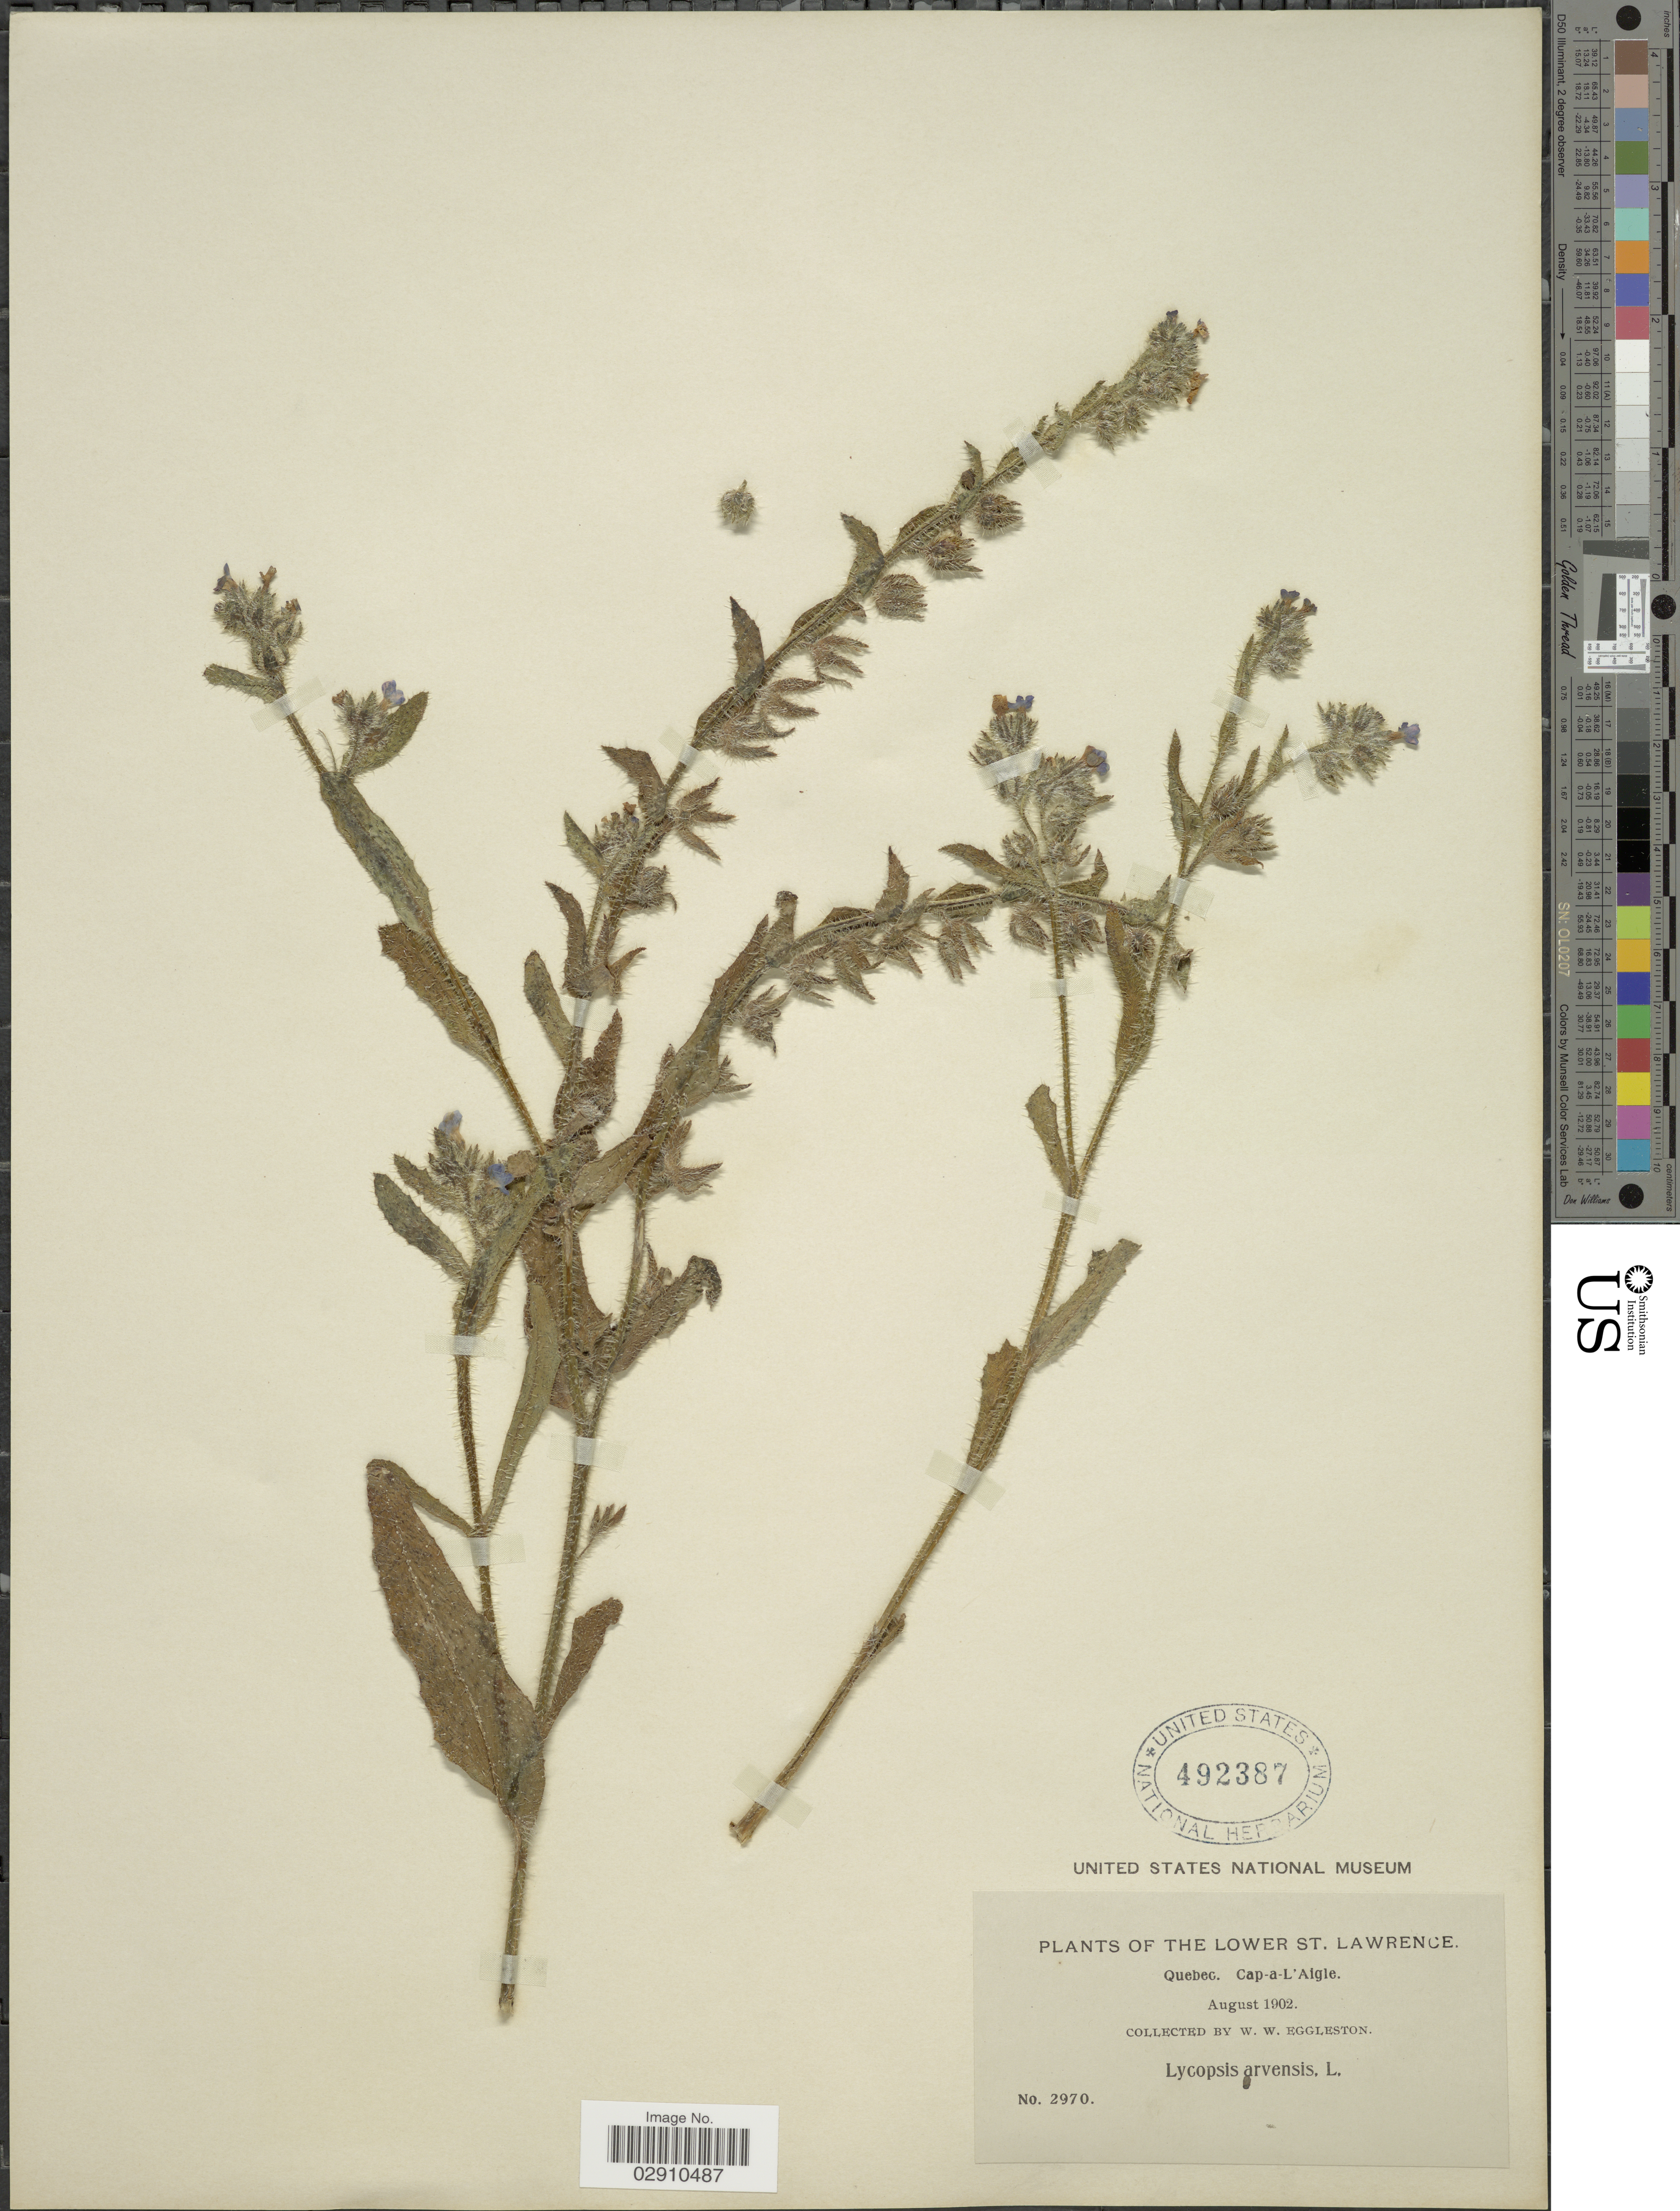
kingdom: Plantae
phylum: Tracheophyta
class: Magnoliopsida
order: Boraginales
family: Boraginaceae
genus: Lycopsis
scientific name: Lycopsis arvensis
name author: L.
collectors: W. W. Eggleston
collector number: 2970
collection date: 1902-08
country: Canada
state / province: Quebec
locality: Lower St. Lawrence. Cap-a-L'Aigle.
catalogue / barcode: US 492387